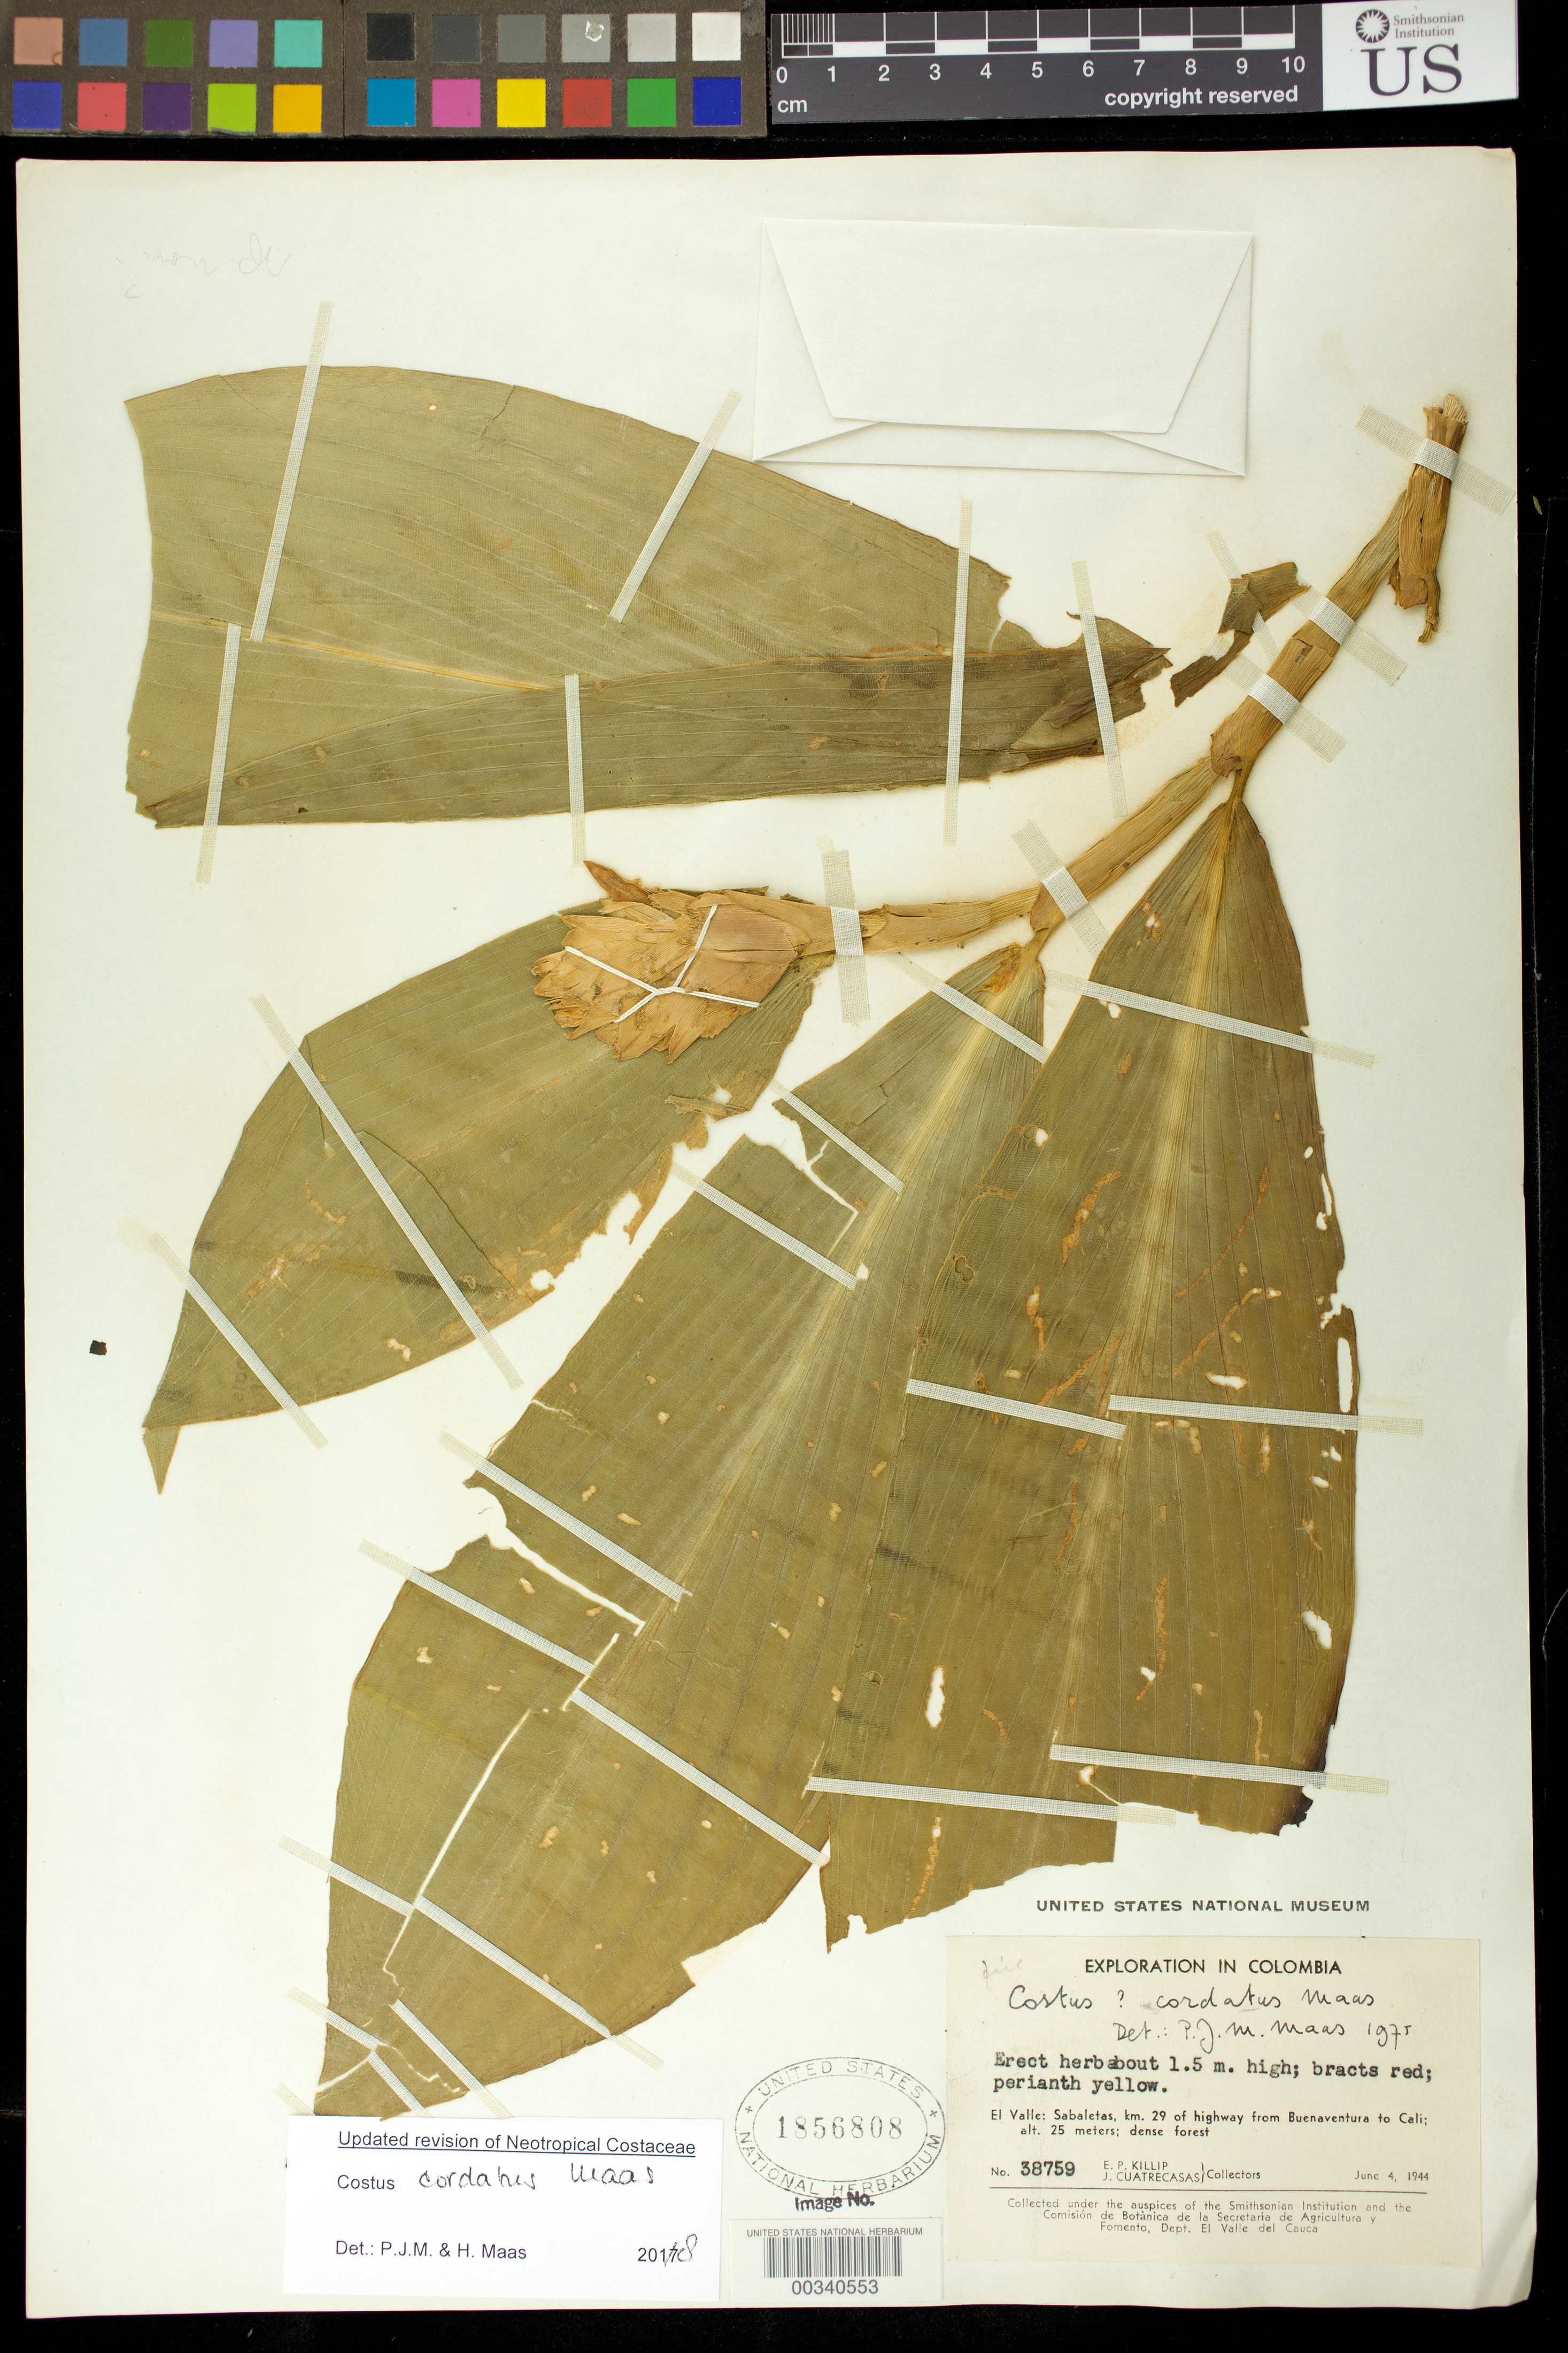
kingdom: Plantae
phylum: Tracheophyta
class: Liliopsida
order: Zingiberales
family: Costaceae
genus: Costus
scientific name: Costus cordatus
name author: Maas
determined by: Skog, Laurence E.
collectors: E. P. Killip & J. Cuatrecasas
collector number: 38759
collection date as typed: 04 Jun 1944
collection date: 1944-06-04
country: Colombia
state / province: Valle del Cauca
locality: Sabaletas, km 29 of highway from Buena Ventura to Cali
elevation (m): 25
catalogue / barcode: US 1856808